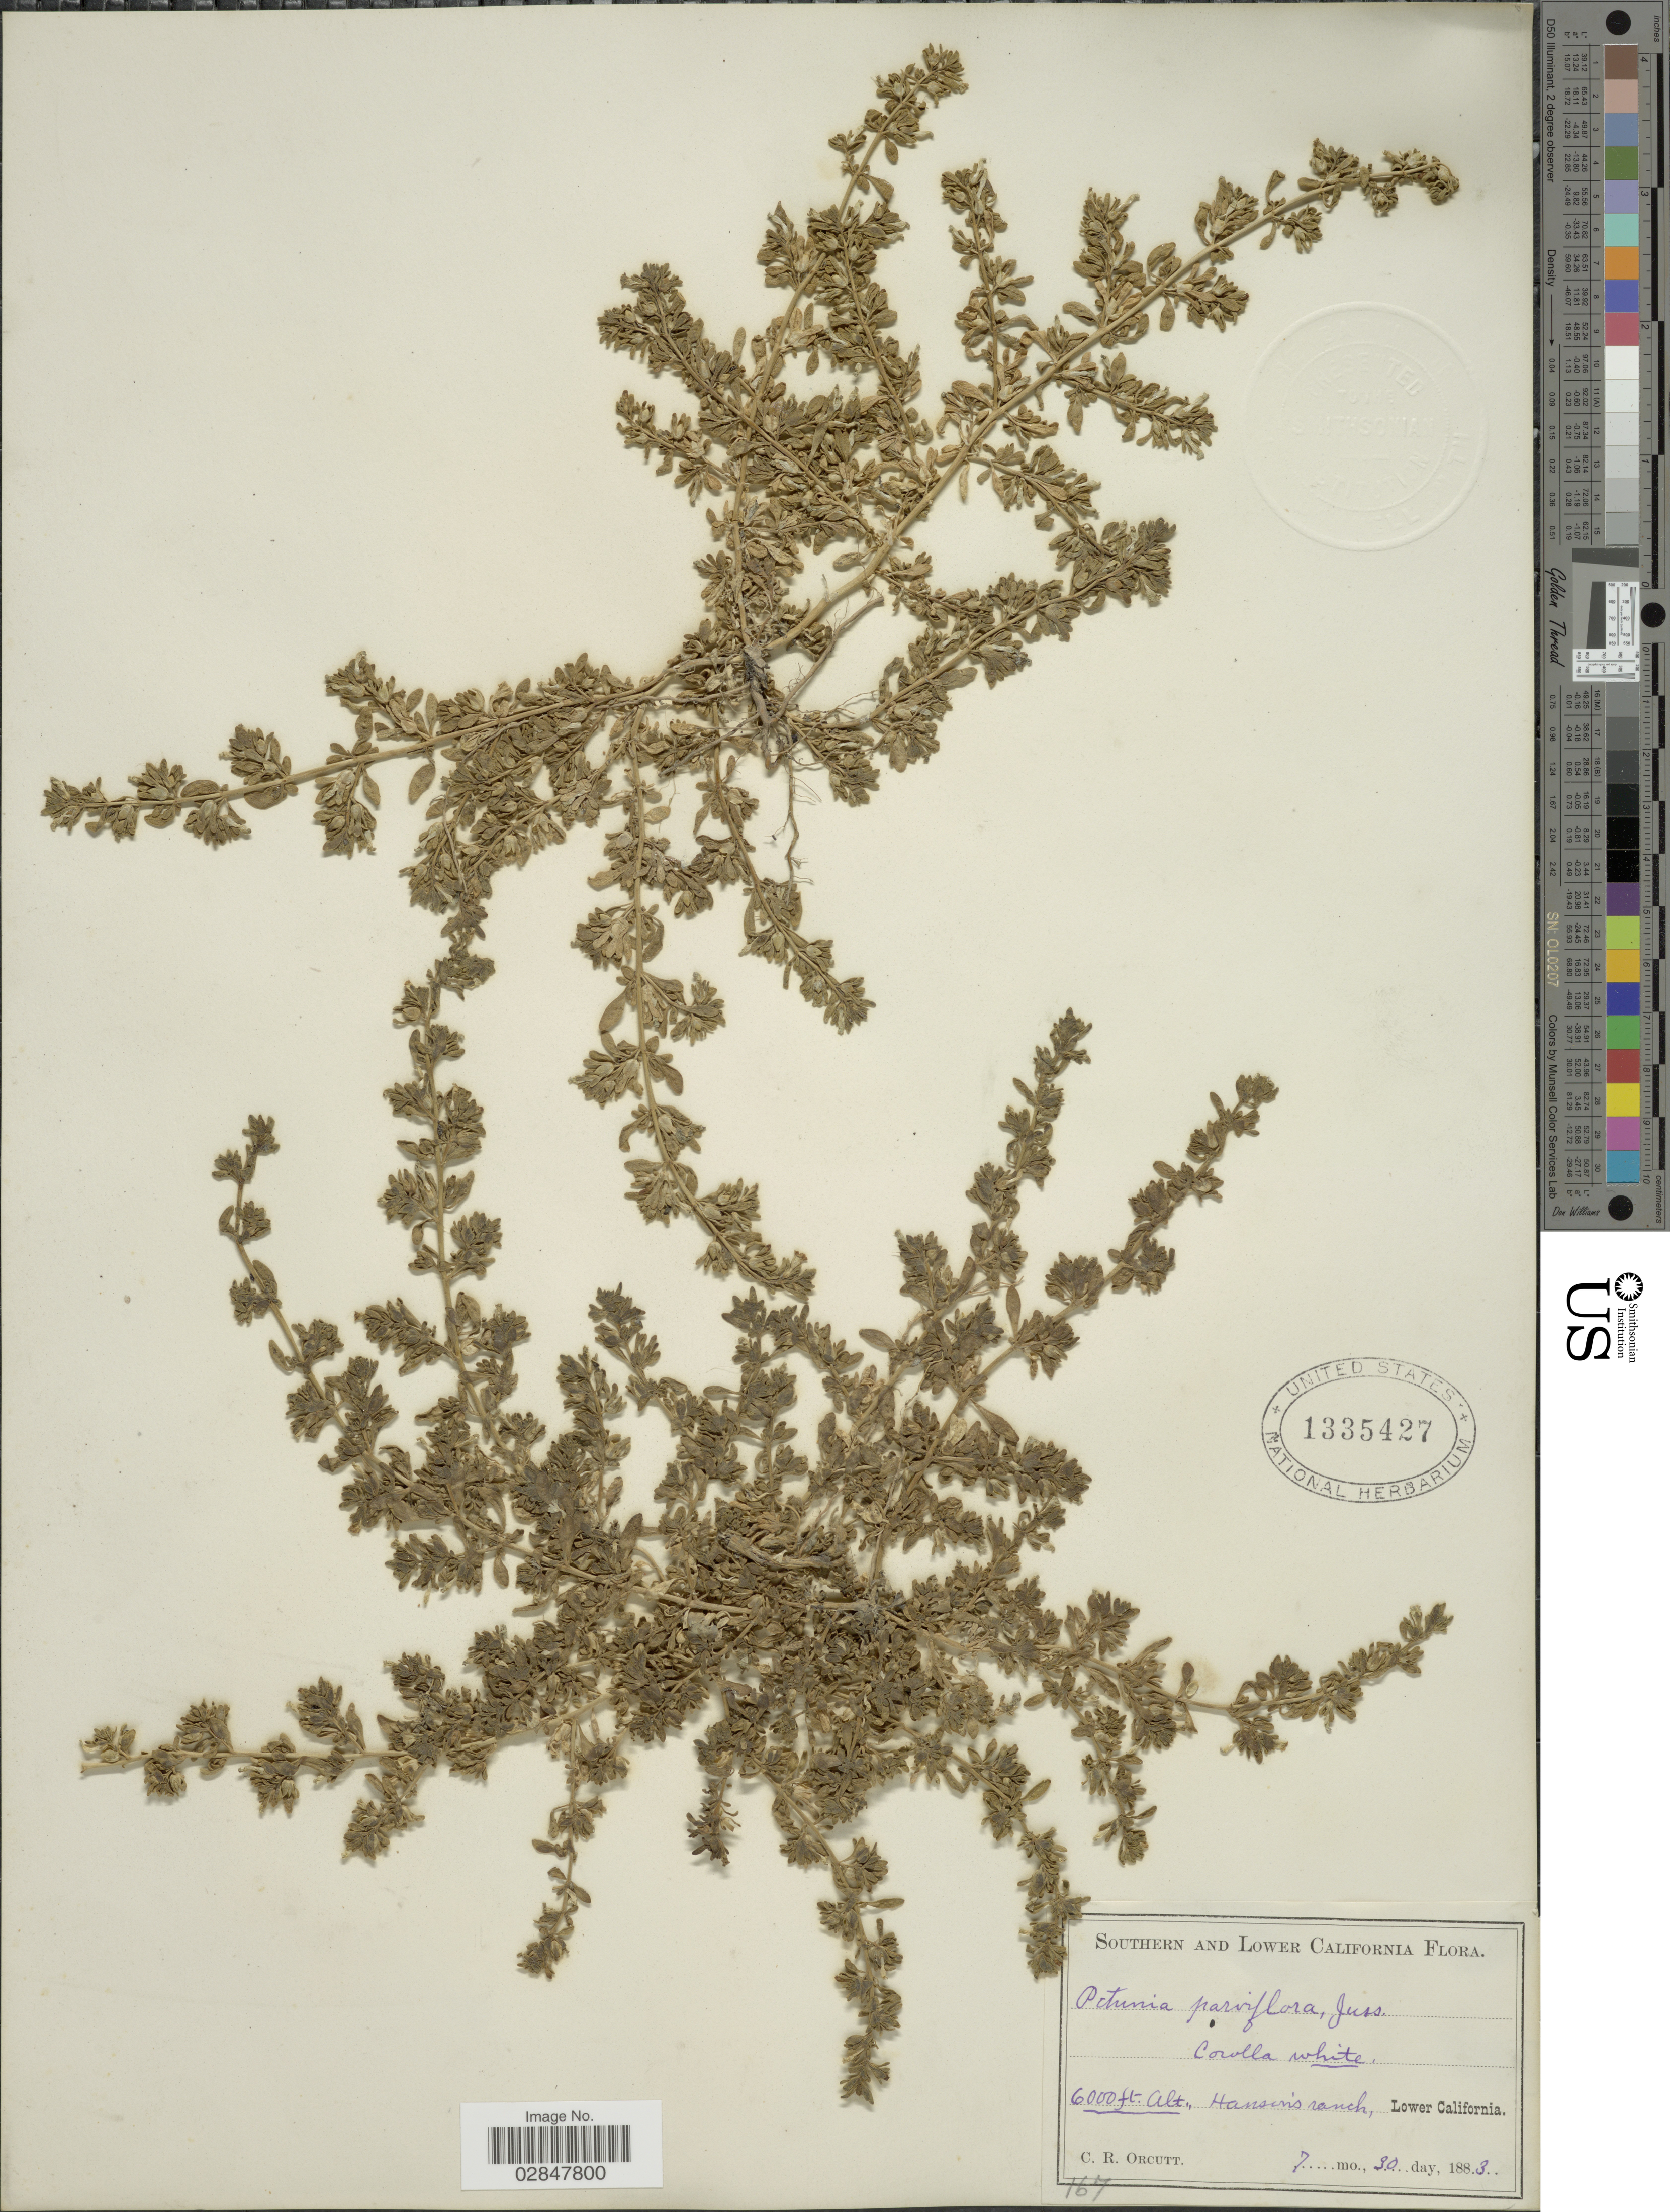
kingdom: Plantae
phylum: Tracheophyta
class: Magnoliopsida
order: Solanales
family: Solanaceae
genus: Petunia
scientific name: Petunia parviflora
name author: Juss.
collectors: C. R. Orcutt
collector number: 167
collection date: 1883-07-30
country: Mexico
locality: Hansins Ranch, Lower California.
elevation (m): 1829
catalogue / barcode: US 1335427